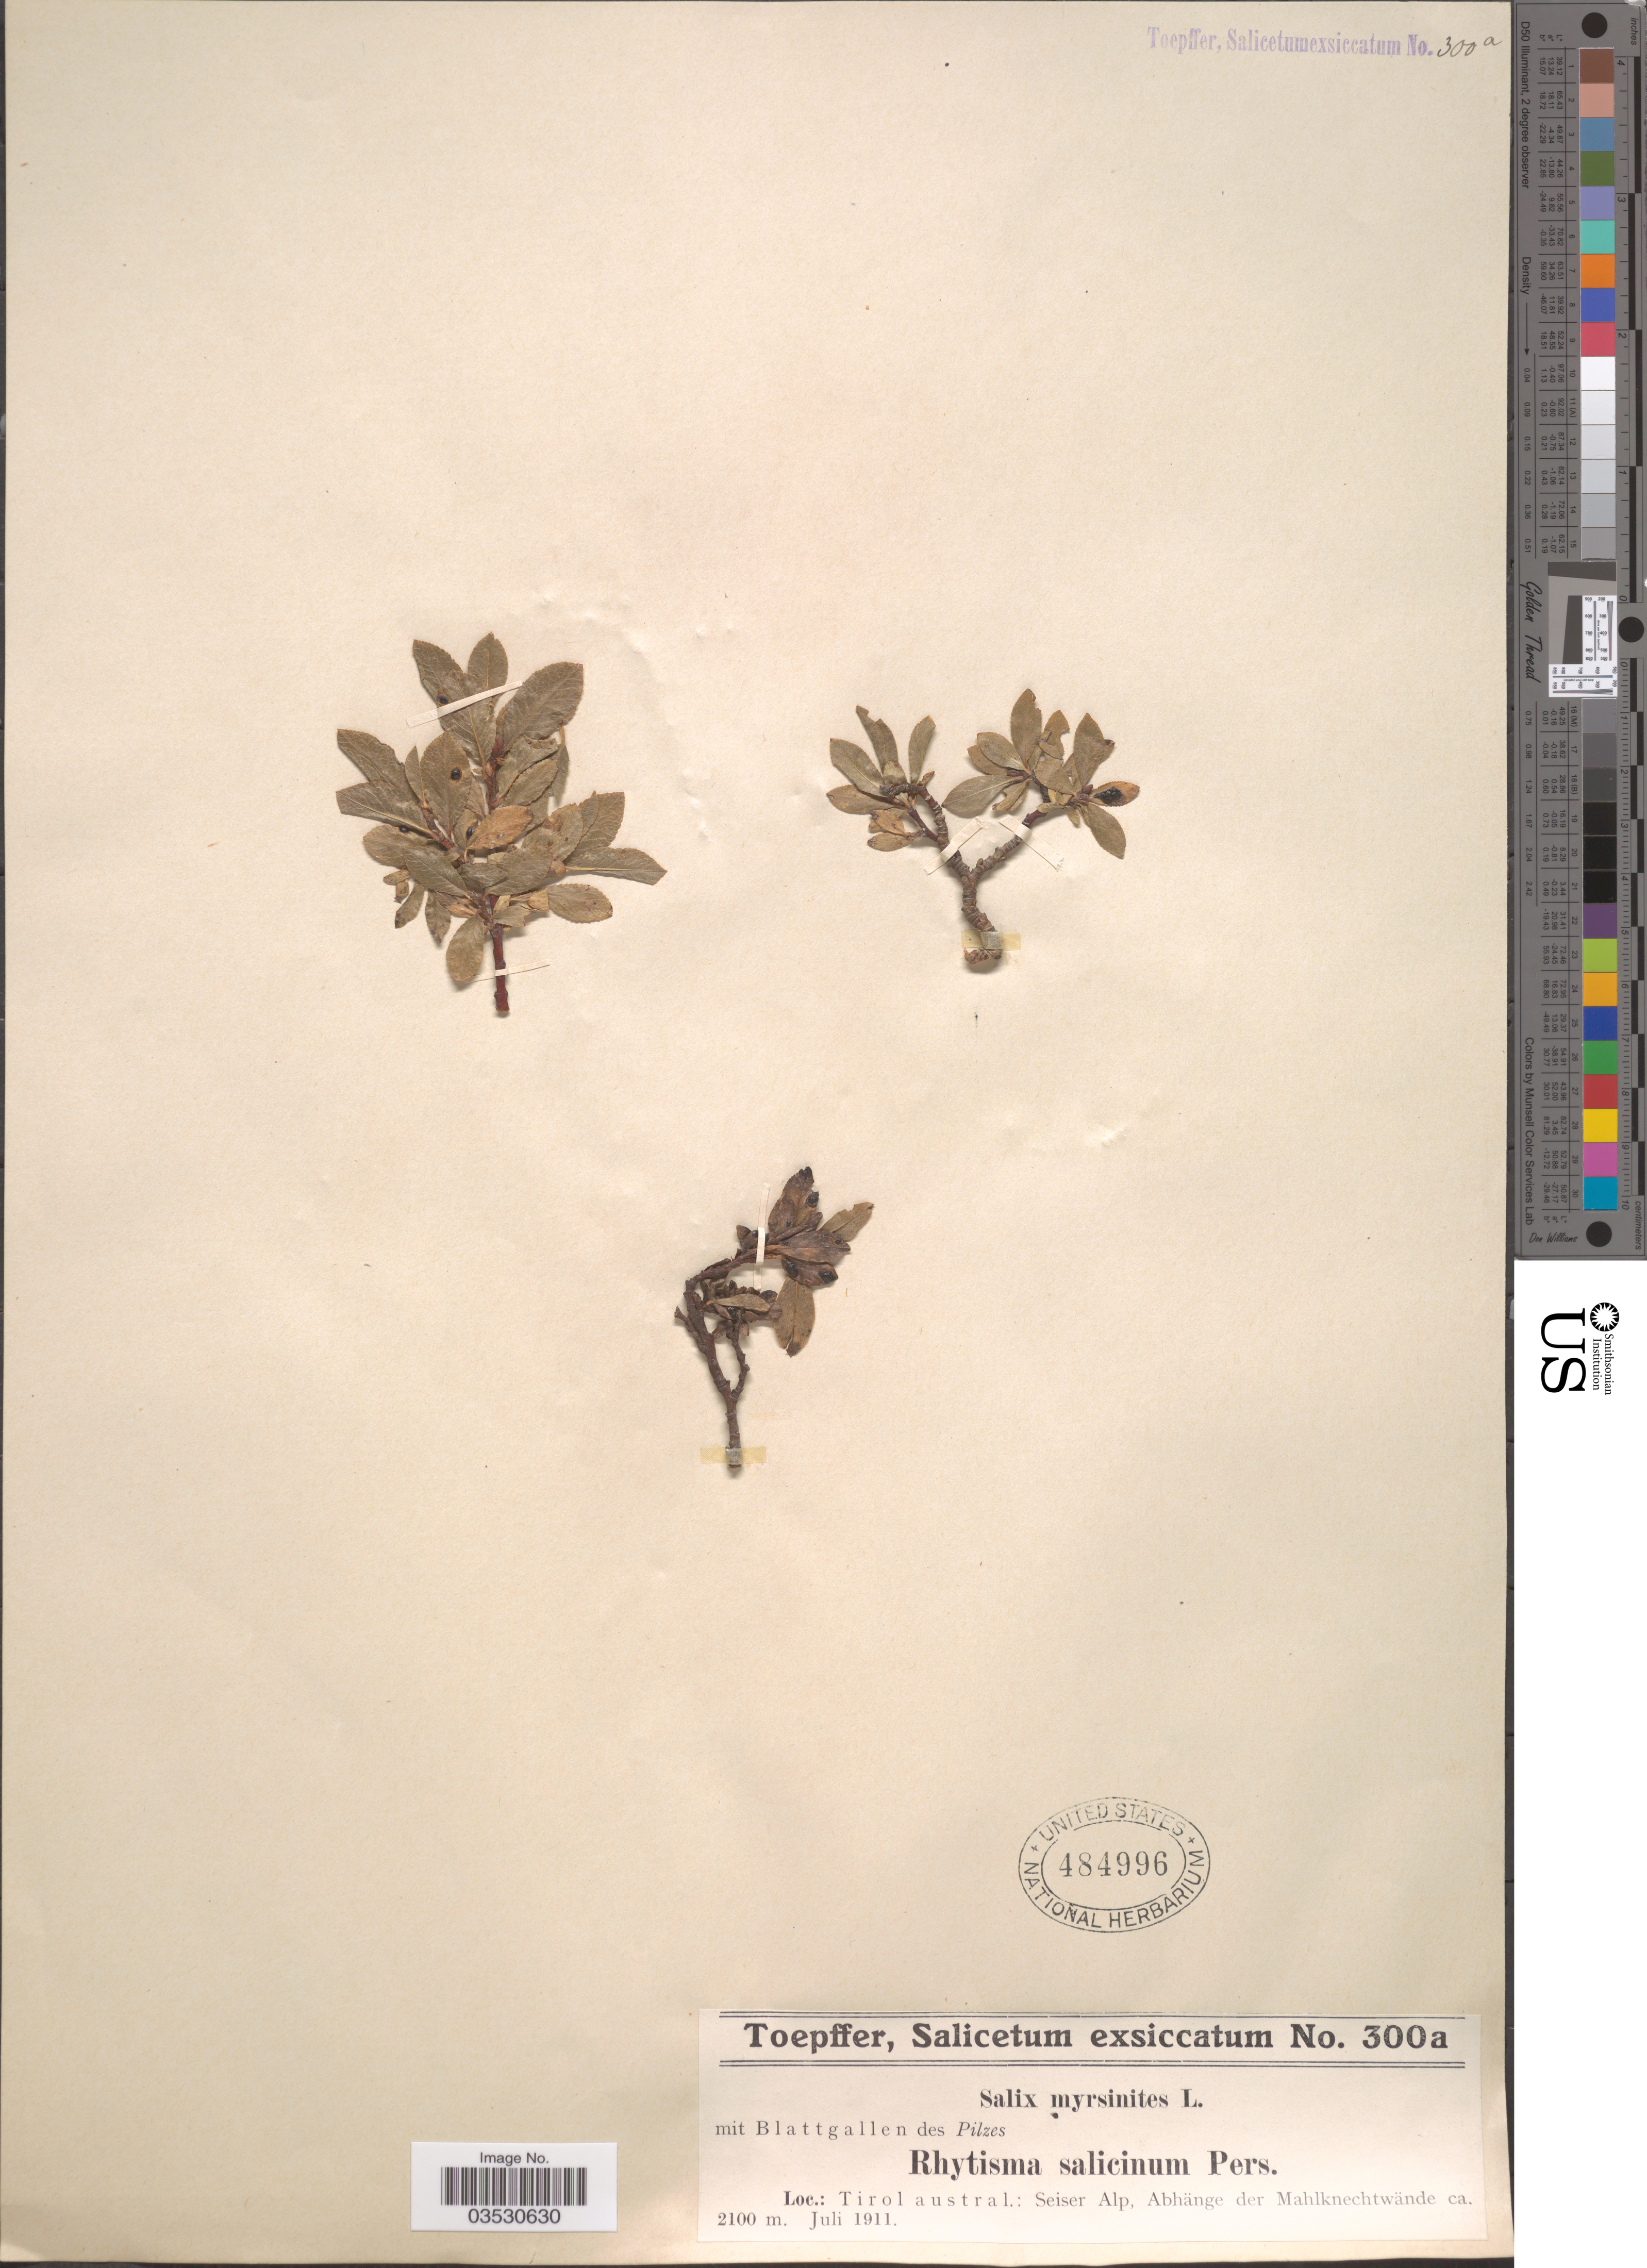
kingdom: Plantae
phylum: Tracheophyta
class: Magnoliopsida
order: Malpighiales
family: Salicaceae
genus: Salix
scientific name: Salix myrsinites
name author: L.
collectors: A. Toepffer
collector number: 300a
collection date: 1911-07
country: Austria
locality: Tirol austral.: Seiser Alp, Abhänge der Mahlknechtwände.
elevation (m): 2100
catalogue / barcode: US 484996